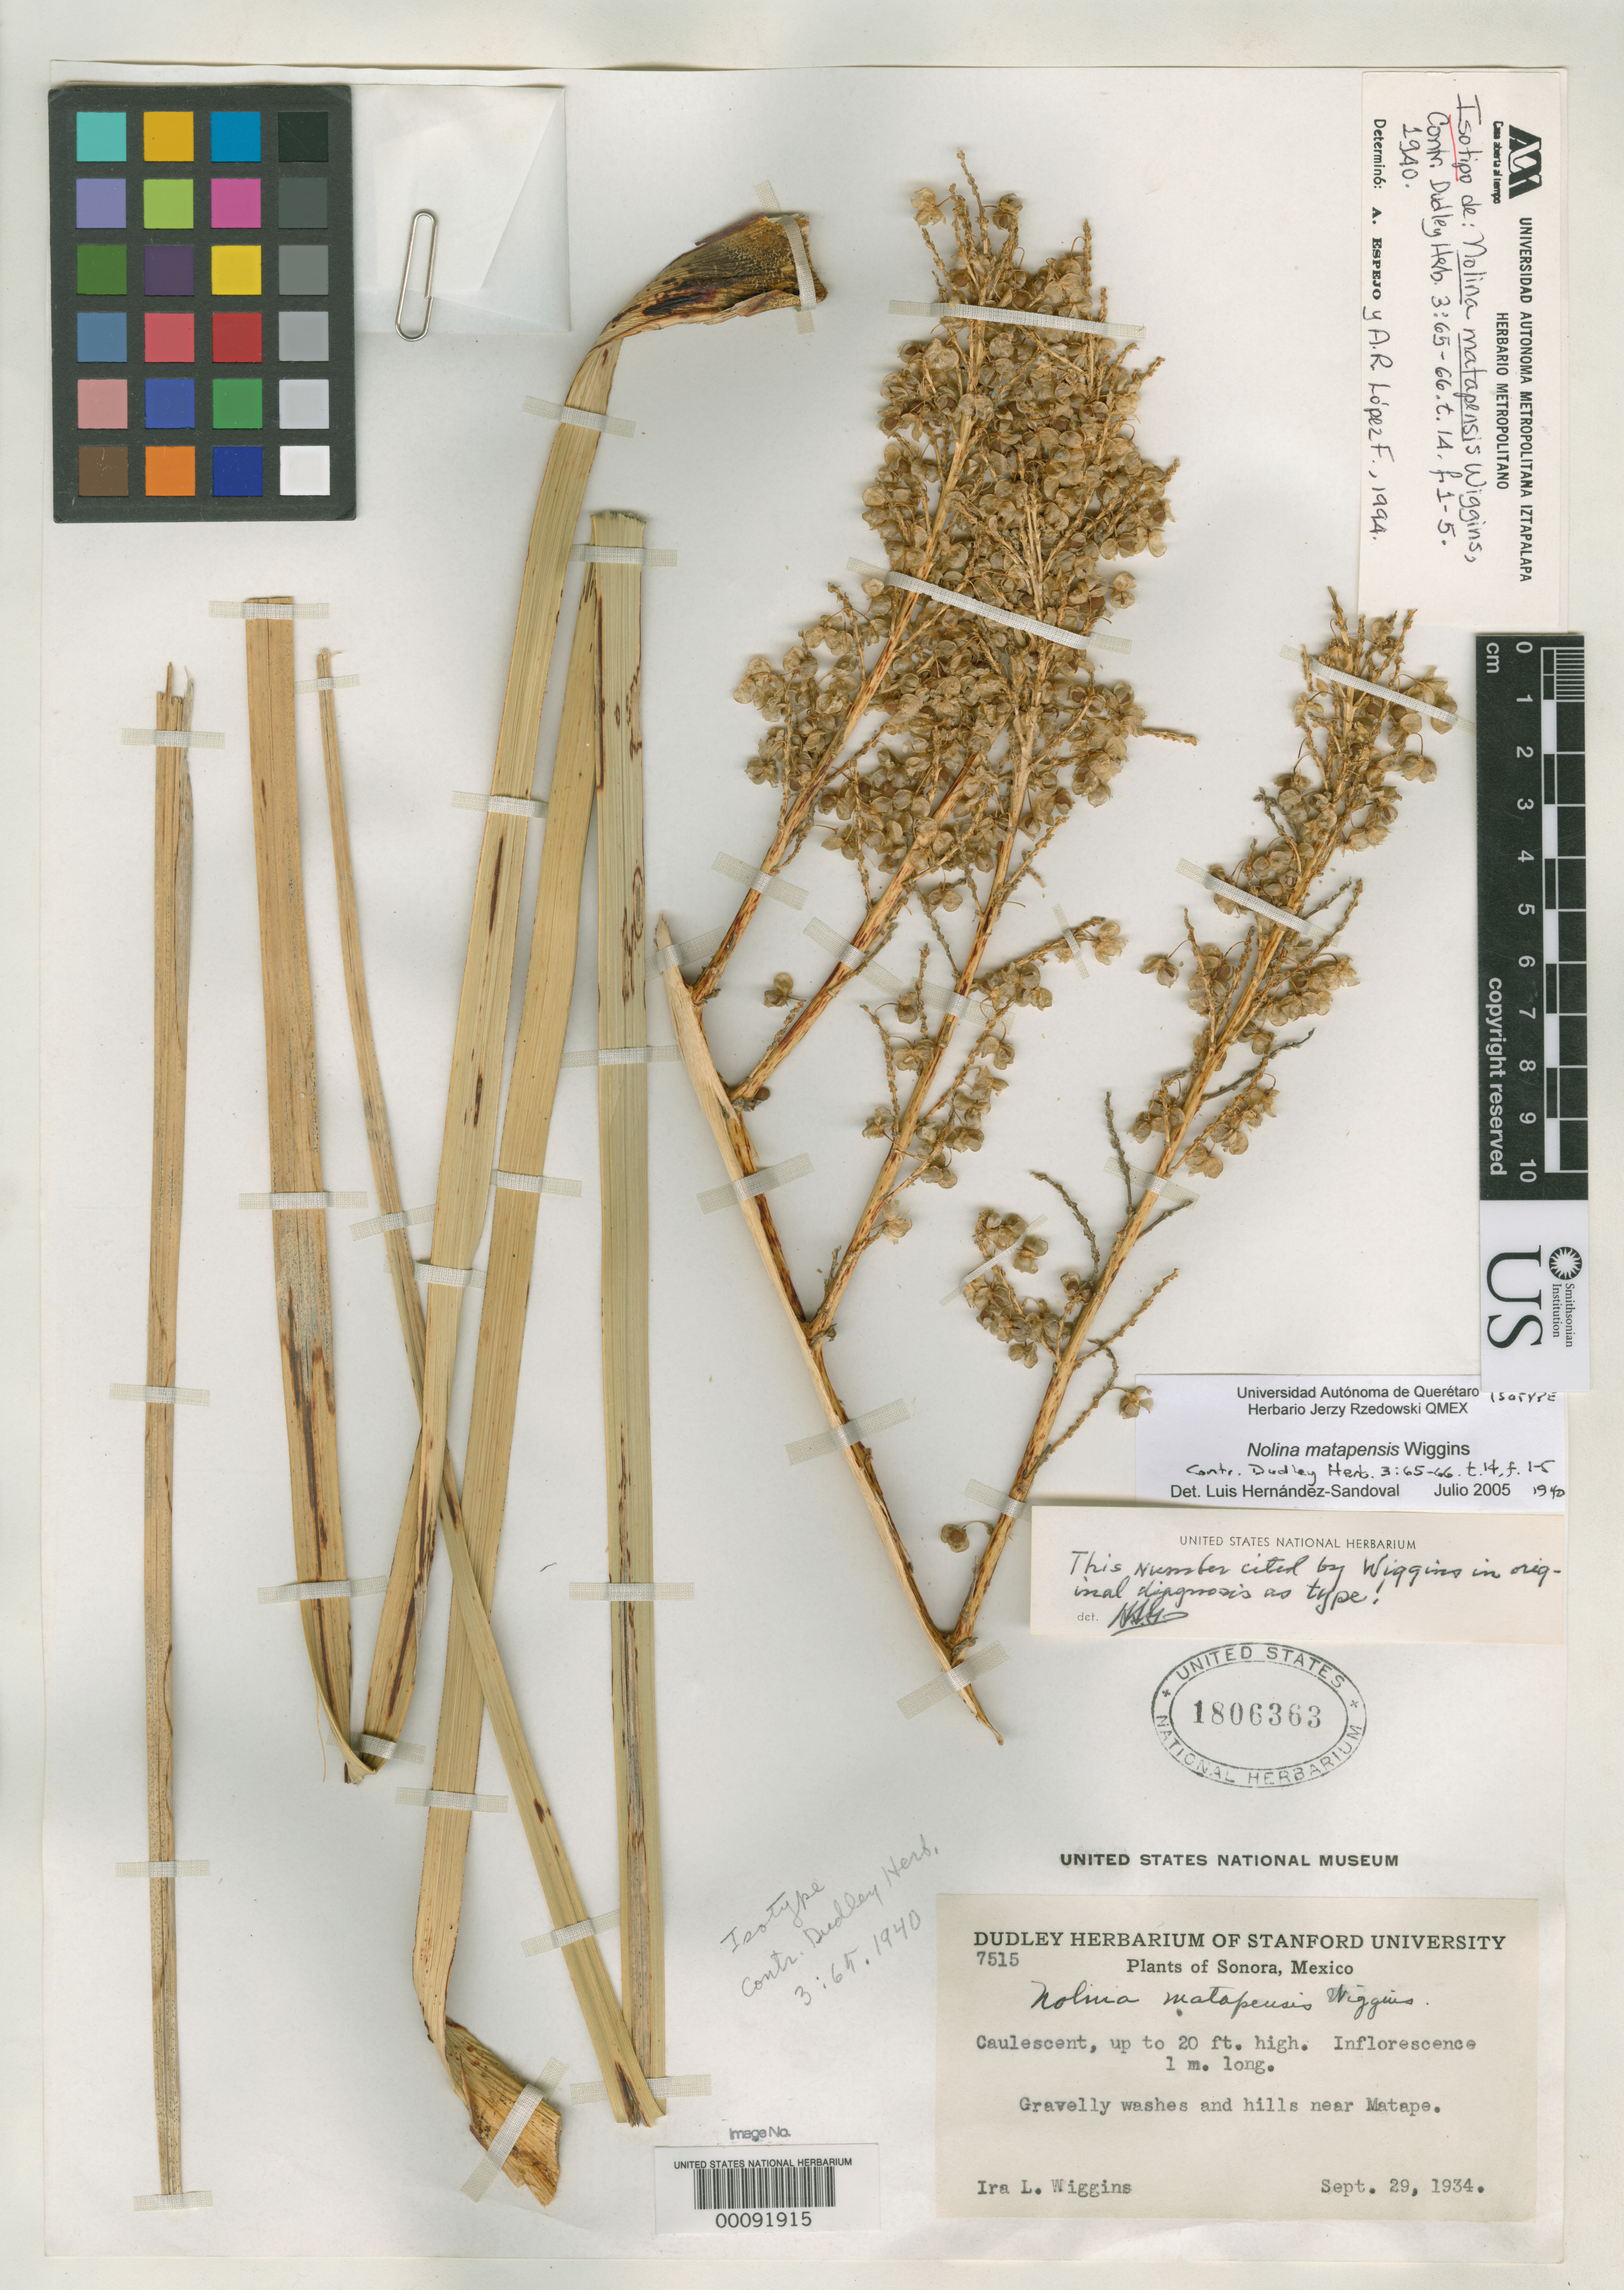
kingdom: Plantae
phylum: Tracheophyta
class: Liliopsida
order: Asparagales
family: Asparagaceae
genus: Nolina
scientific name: Nolina matapensis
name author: Wiggins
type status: Isotype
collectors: I. L. Wiggins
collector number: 7515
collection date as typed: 29 Sep 1934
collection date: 1934-09-29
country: Mexico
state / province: Sonora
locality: Near Matape.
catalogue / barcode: US 1806363